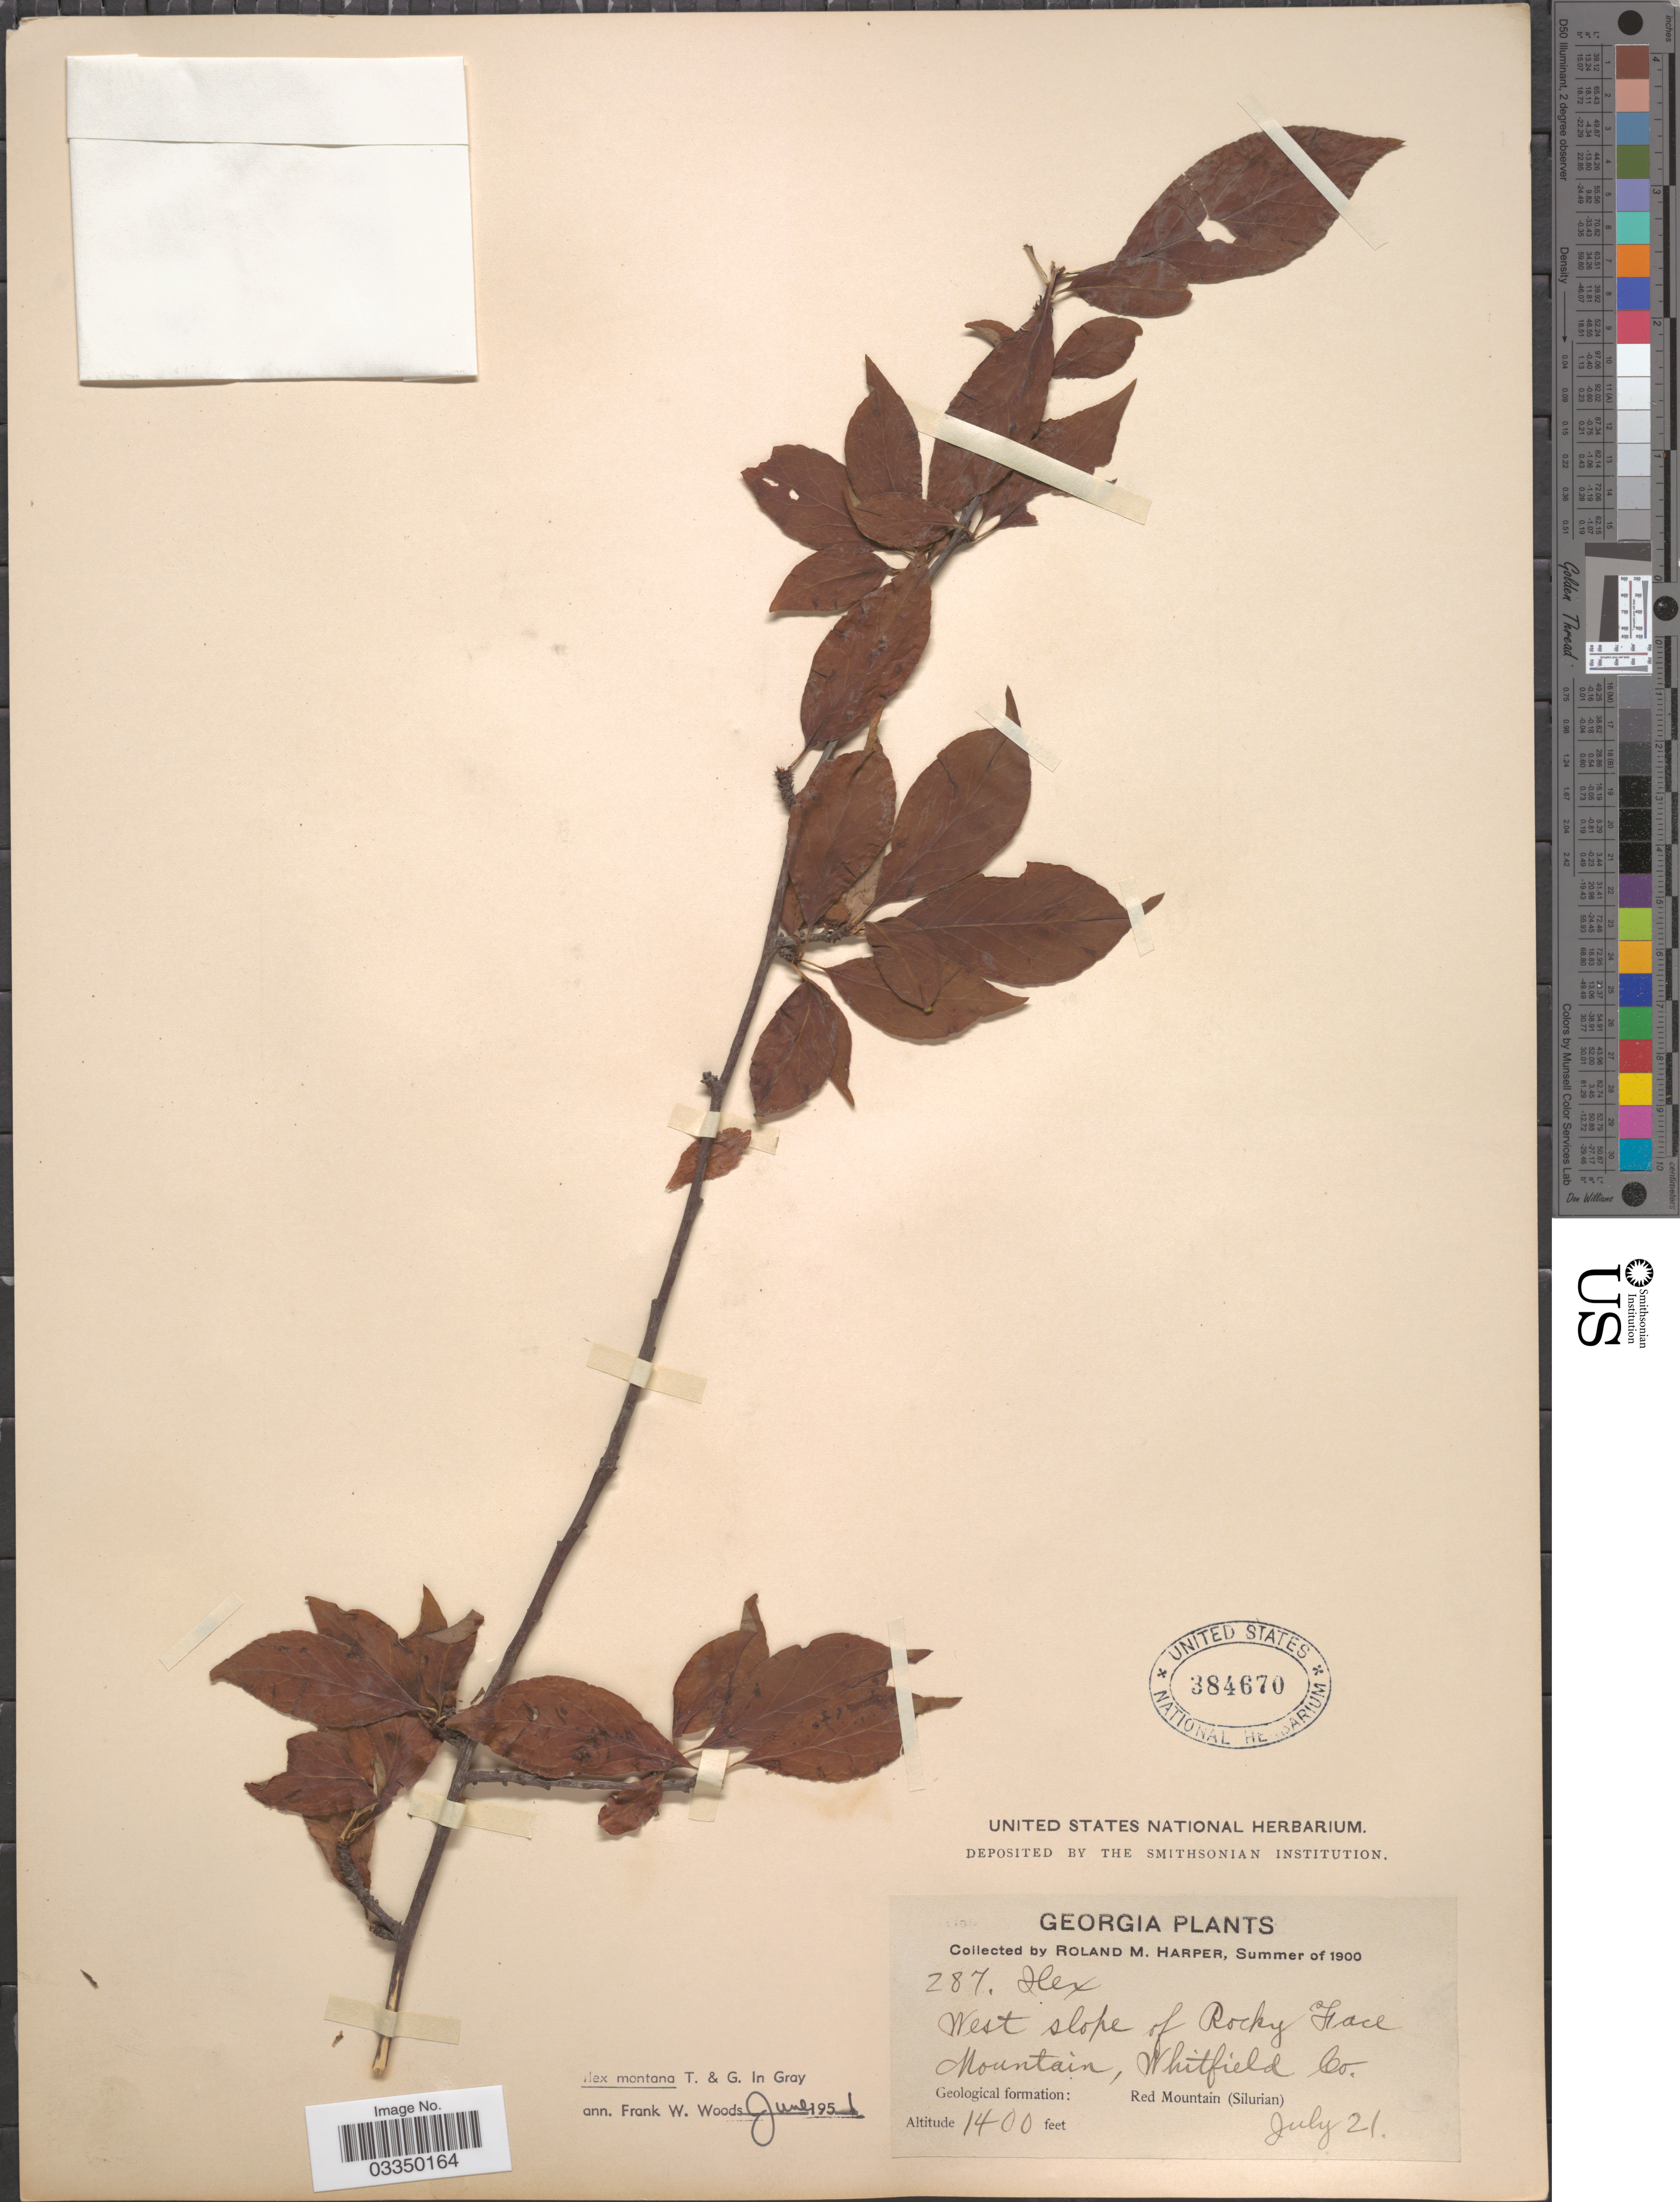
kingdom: Plantae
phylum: Tracheophyta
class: Magnoliopsida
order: Aquifoliales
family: Aquifoliaceae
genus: Ilex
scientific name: Ilex montana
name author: Torr. & A. Gray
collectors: R. M. Harper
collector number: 287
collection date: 1900-07-21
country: United States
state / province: Georgia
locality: West slope of Rocky Face Mountain, Whitfield Co.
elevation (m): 427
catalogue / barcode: US 384670